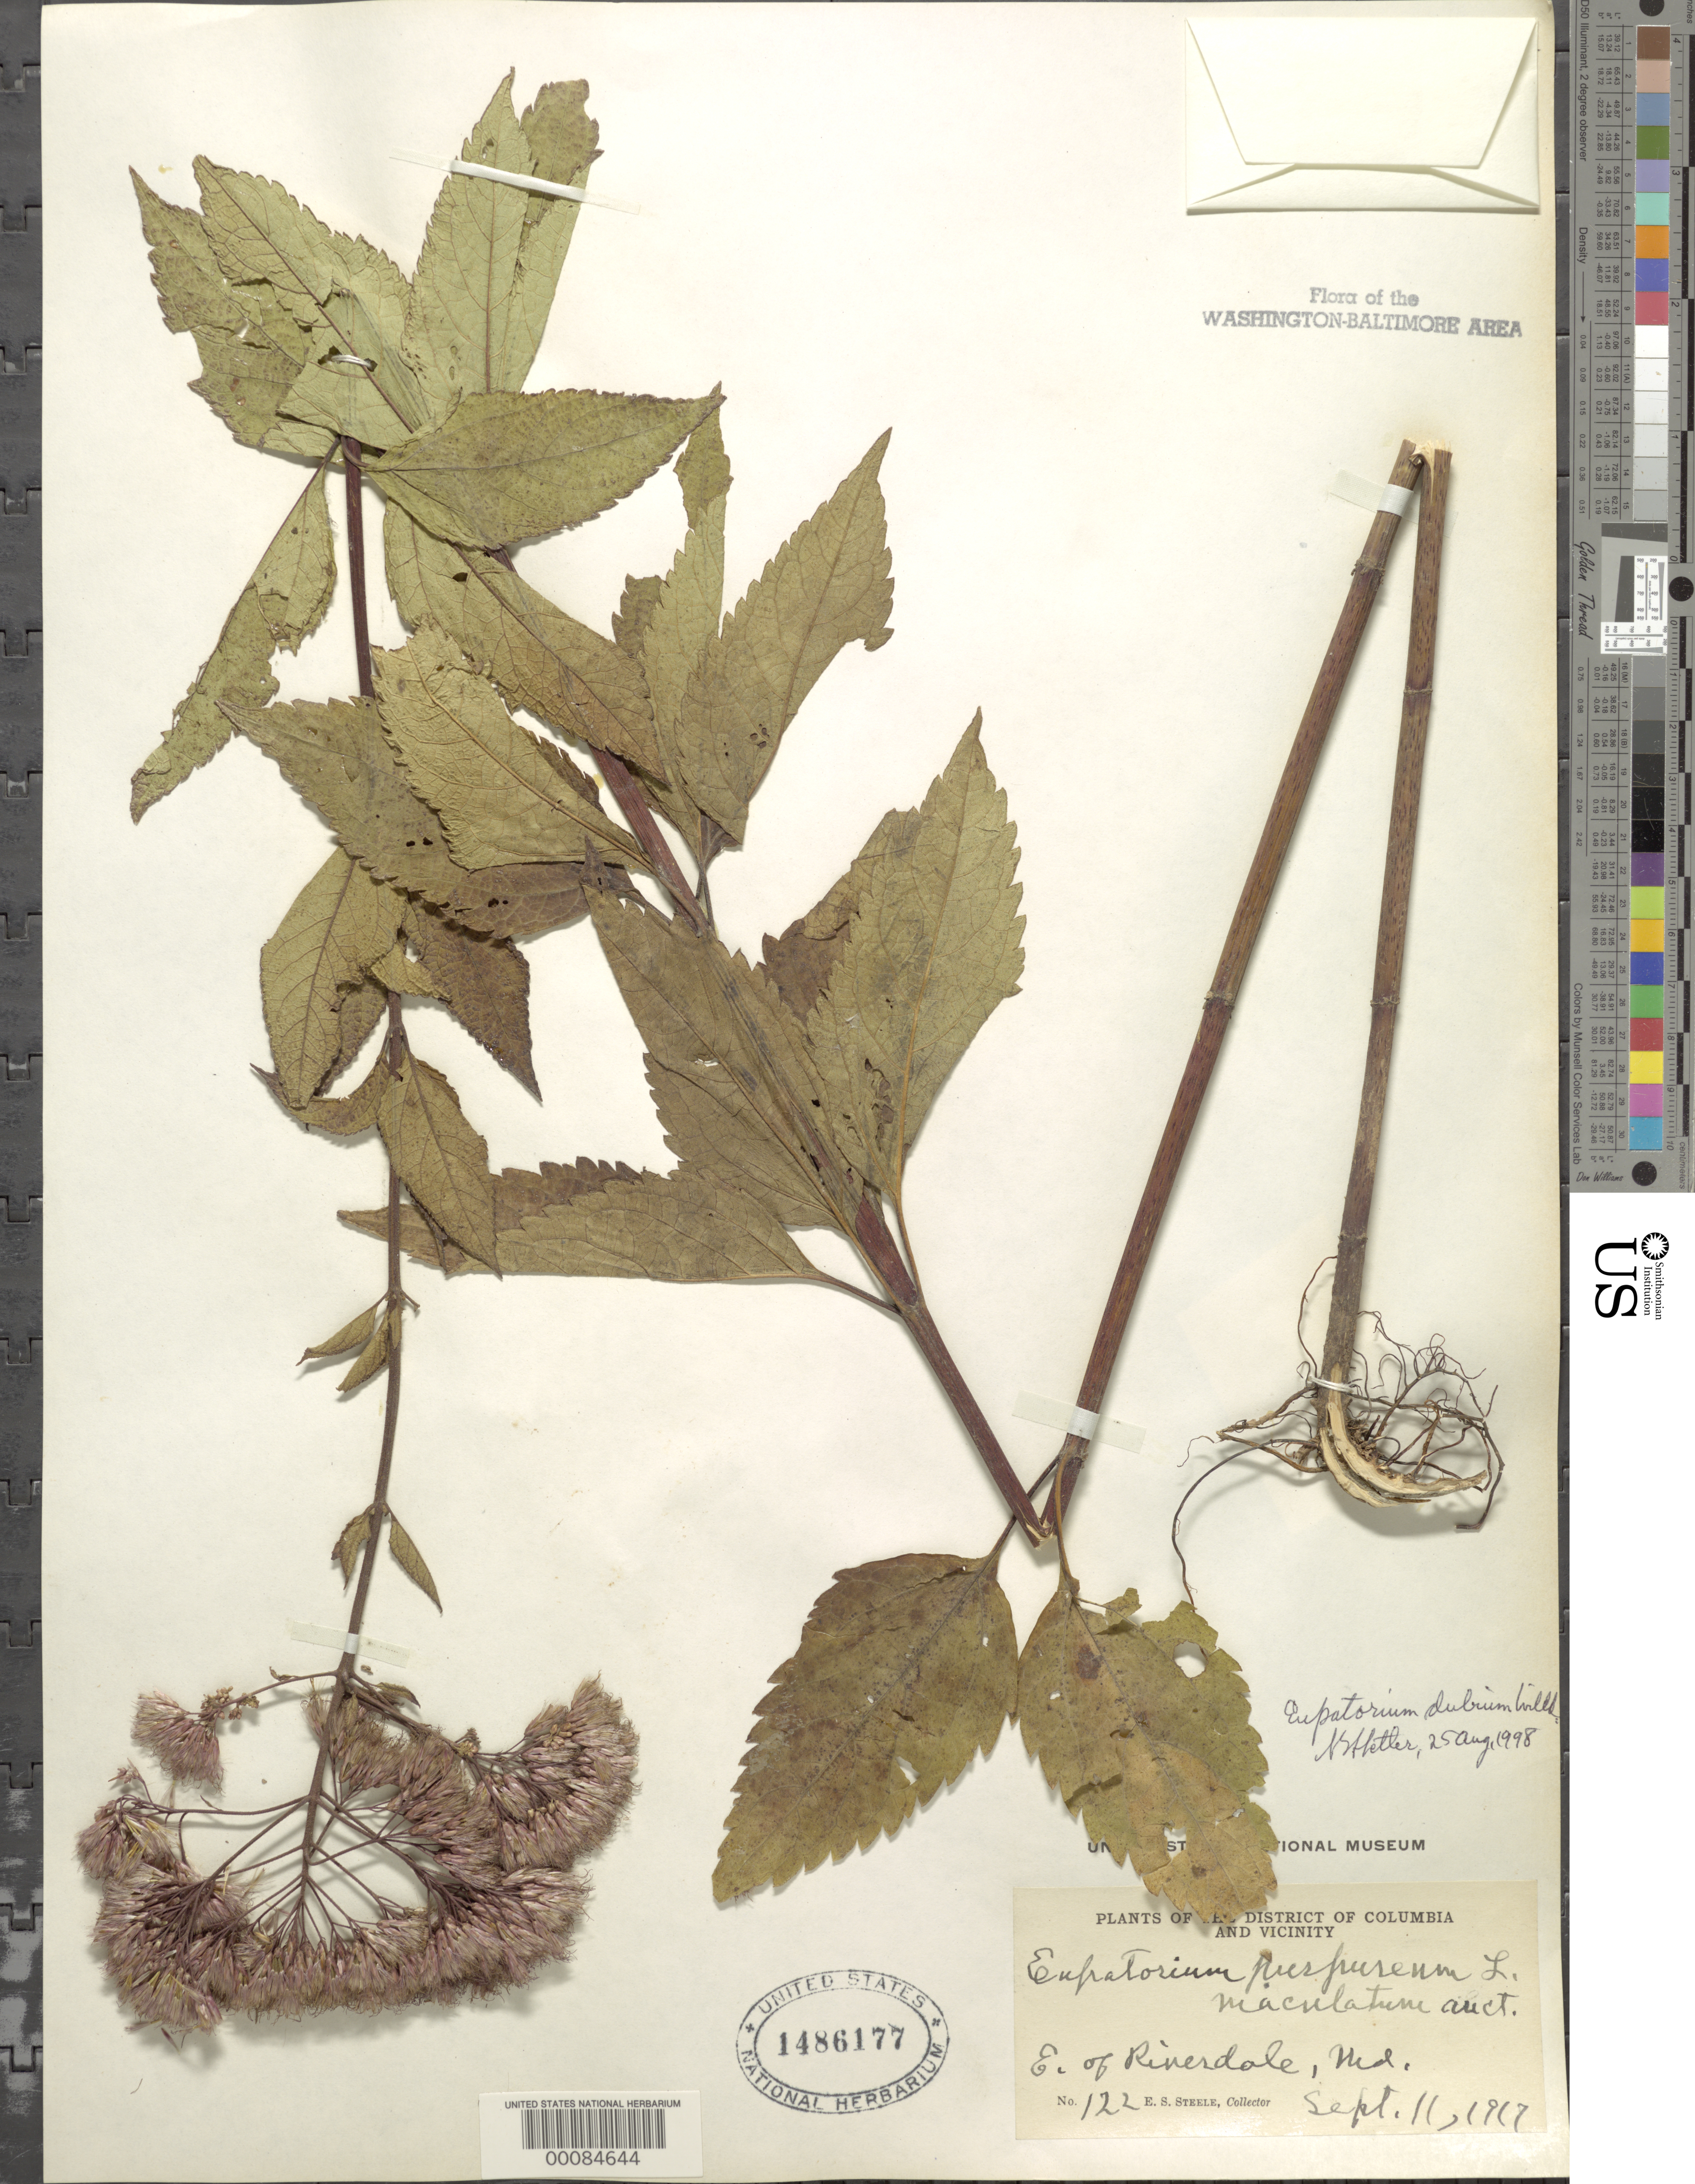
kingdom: Plantae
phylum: Tracheophyta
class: Magnoliopsida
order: Asterales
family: Asteraceae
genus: Eupatorium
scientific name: Eupatorium dubium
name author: Willd. ex Poir.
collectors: E. Steele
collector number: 122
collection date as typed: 11 Sep 1917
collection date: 1917-09-11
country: United States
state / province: Maryland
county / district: Prince George's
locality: East of Riverdale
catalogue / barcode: US 1486177